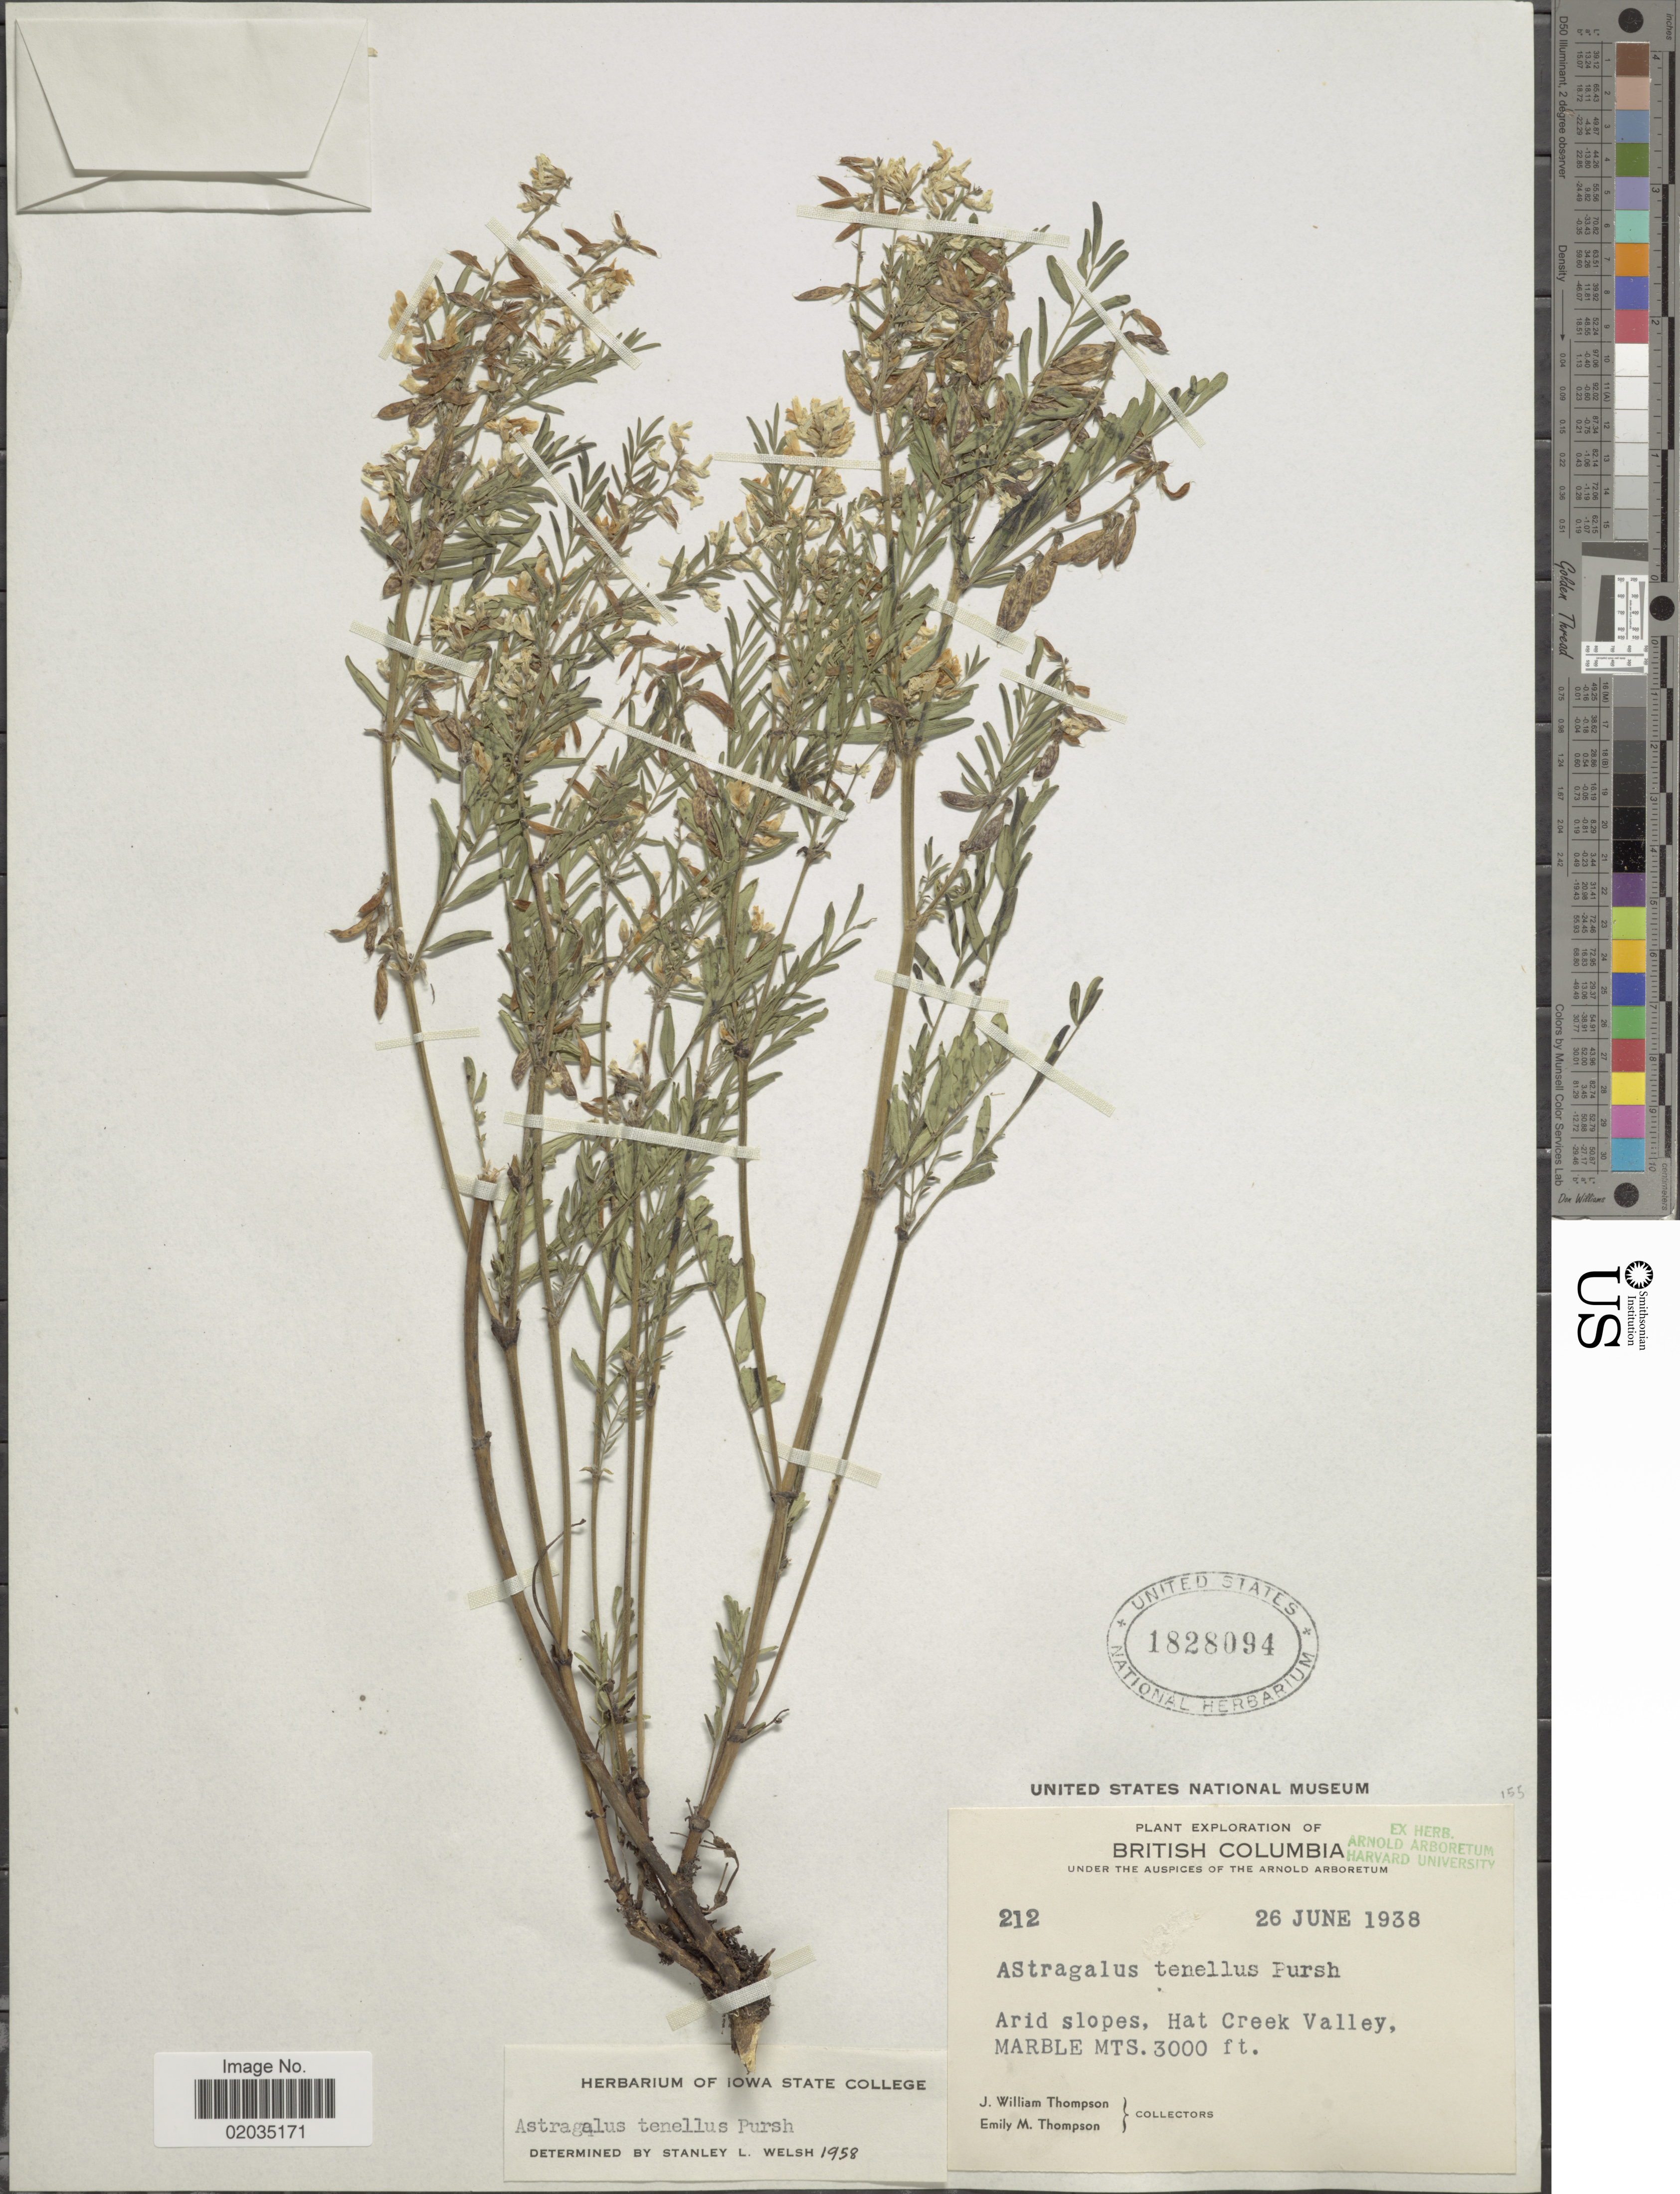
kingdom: Plantae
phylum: Tracheophyta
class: Magnoliopsida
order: Fabales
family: Fabaceae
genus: Astragalus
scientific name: Astragalus tenellus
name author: Pursh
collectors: J. W. Thompson & E. M. Thompson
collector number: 212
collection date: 1938-06-26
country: Canada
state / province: British Columbia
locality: Arid slopes, Hat Creek Valley, Marble Mts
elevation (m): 914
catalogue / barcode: US 1828094